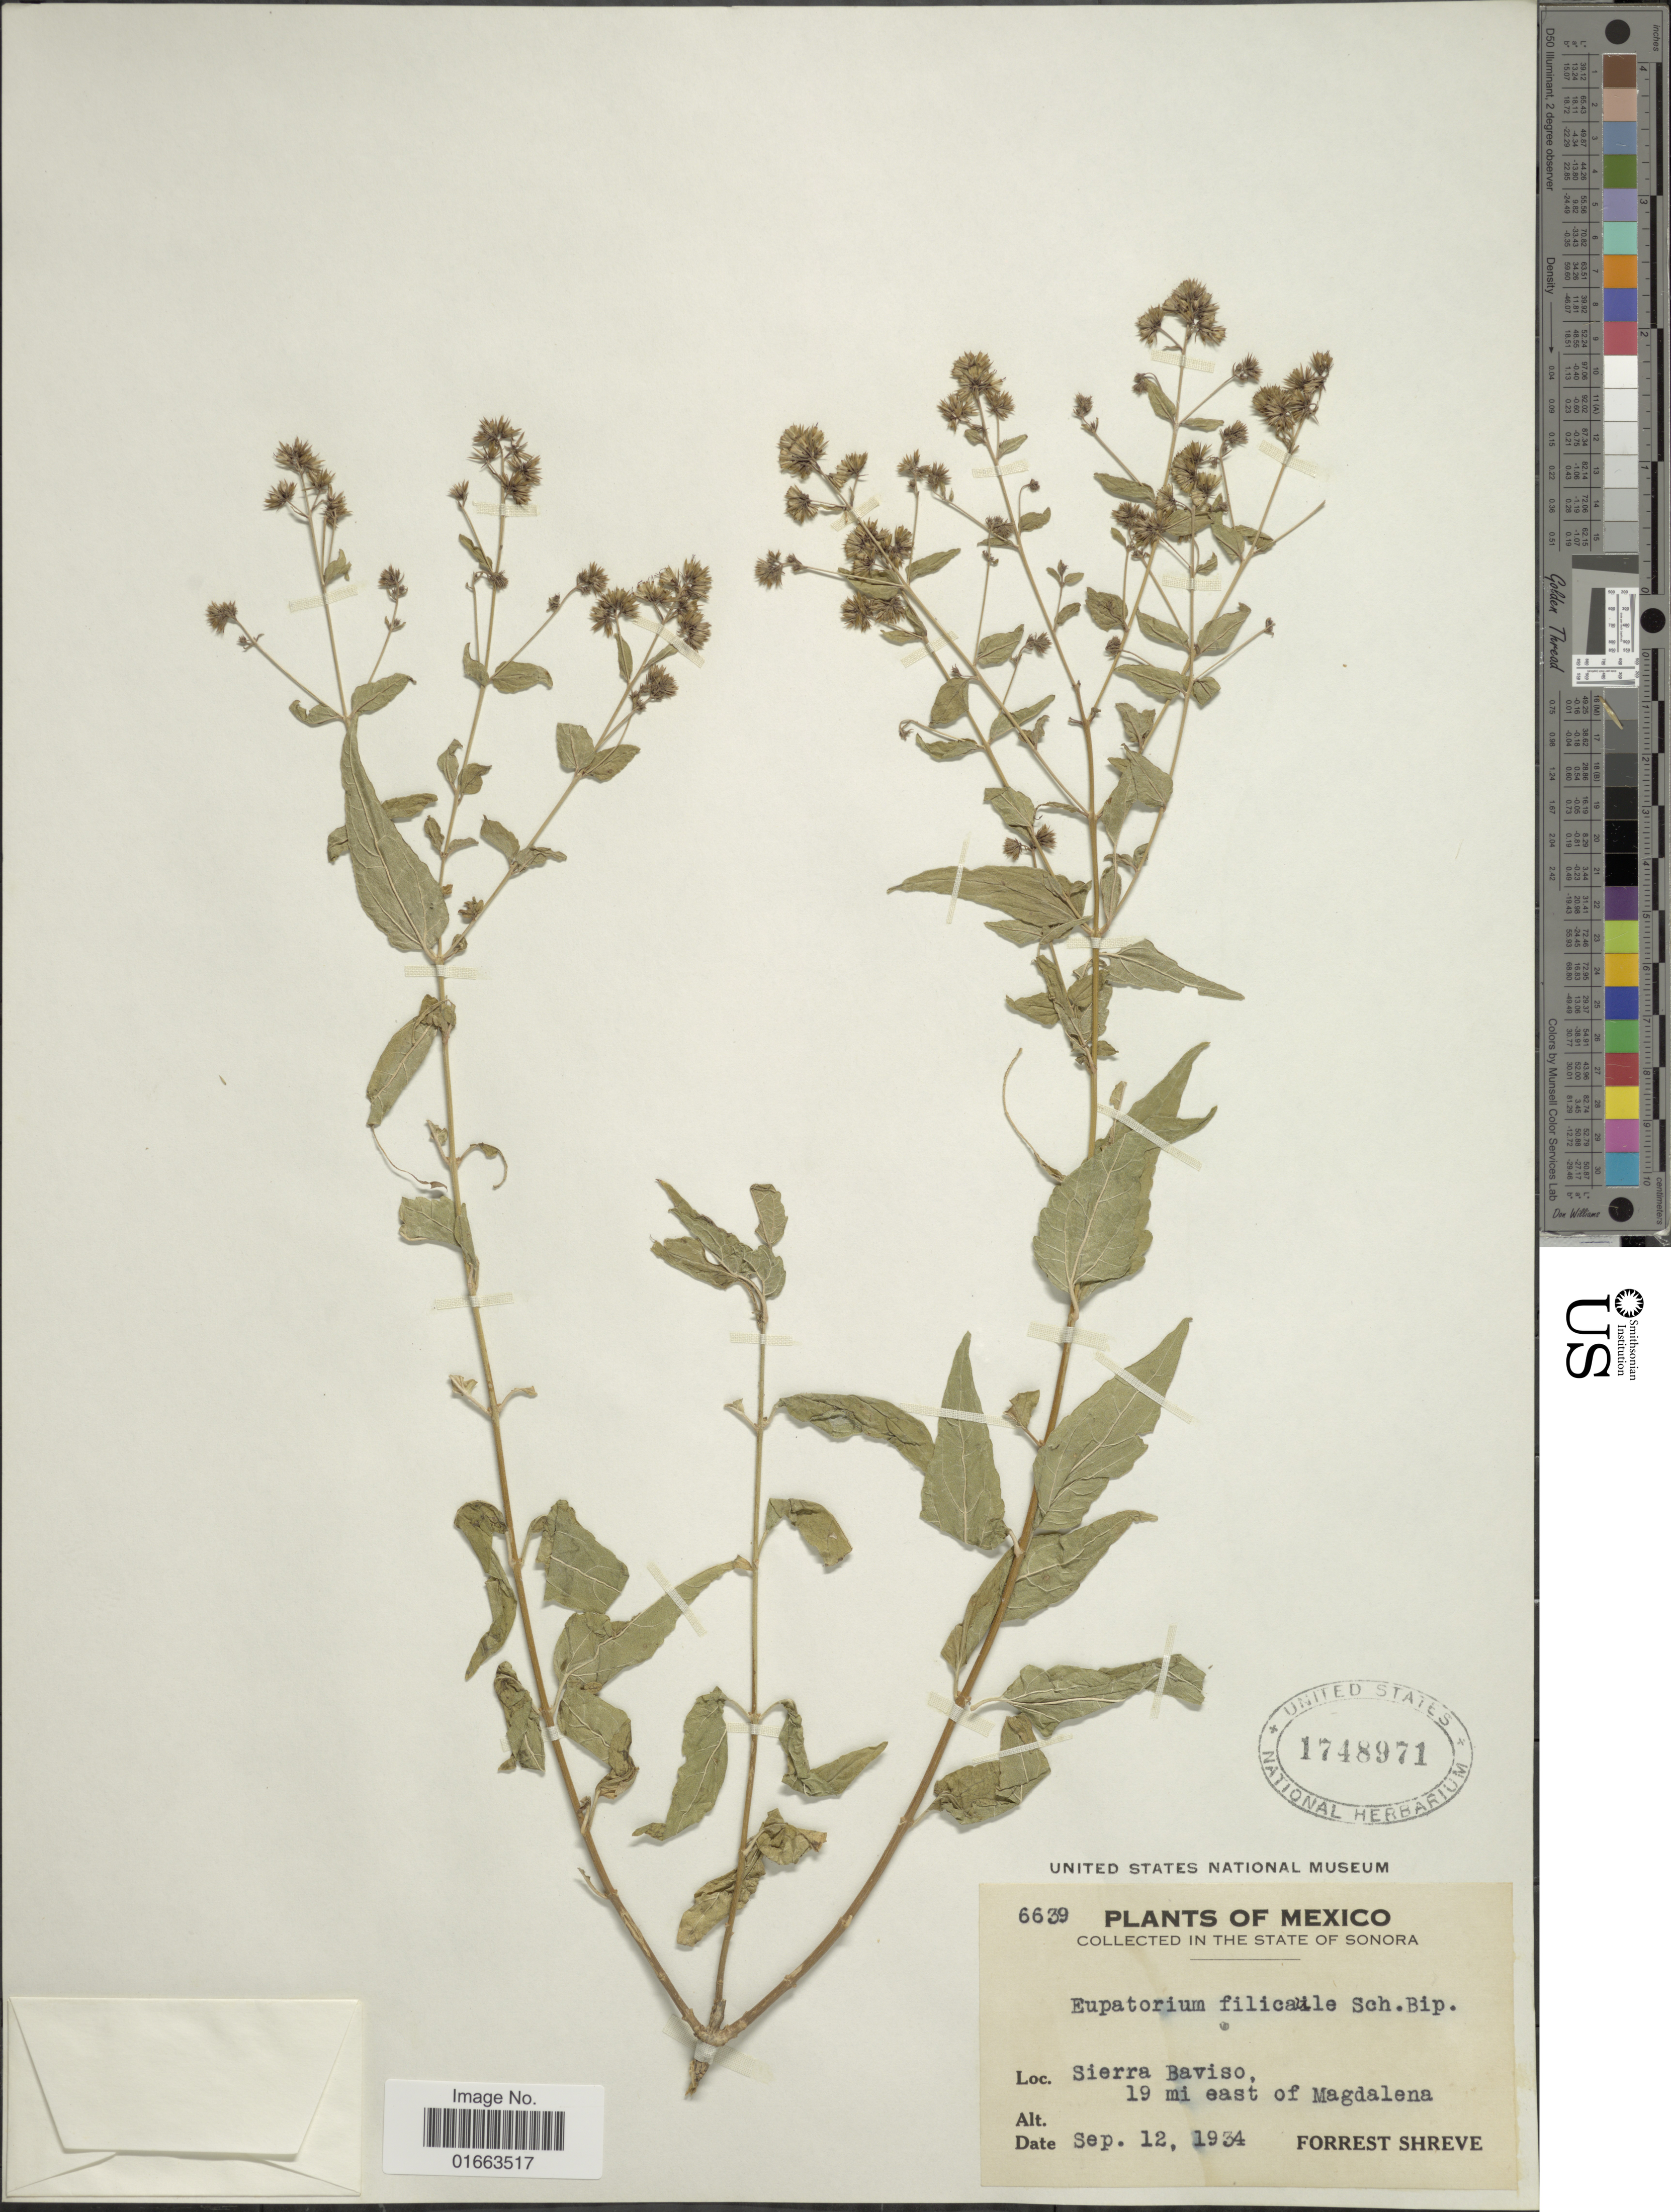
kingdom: Plantae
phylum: Tracheophyta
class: Magnoliopsida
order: Asterales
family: Asteraceae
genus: Koanophyllon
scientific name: Koanophyllon palmeri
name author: (A. Gray) R.M. King & H. Rob.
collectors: F. Shreve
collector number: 6639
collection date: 1934-09-12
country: Mexico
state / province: Sonora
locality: Sierra Baviso, 19 mi east of Magdalena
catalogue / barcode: US 1748971